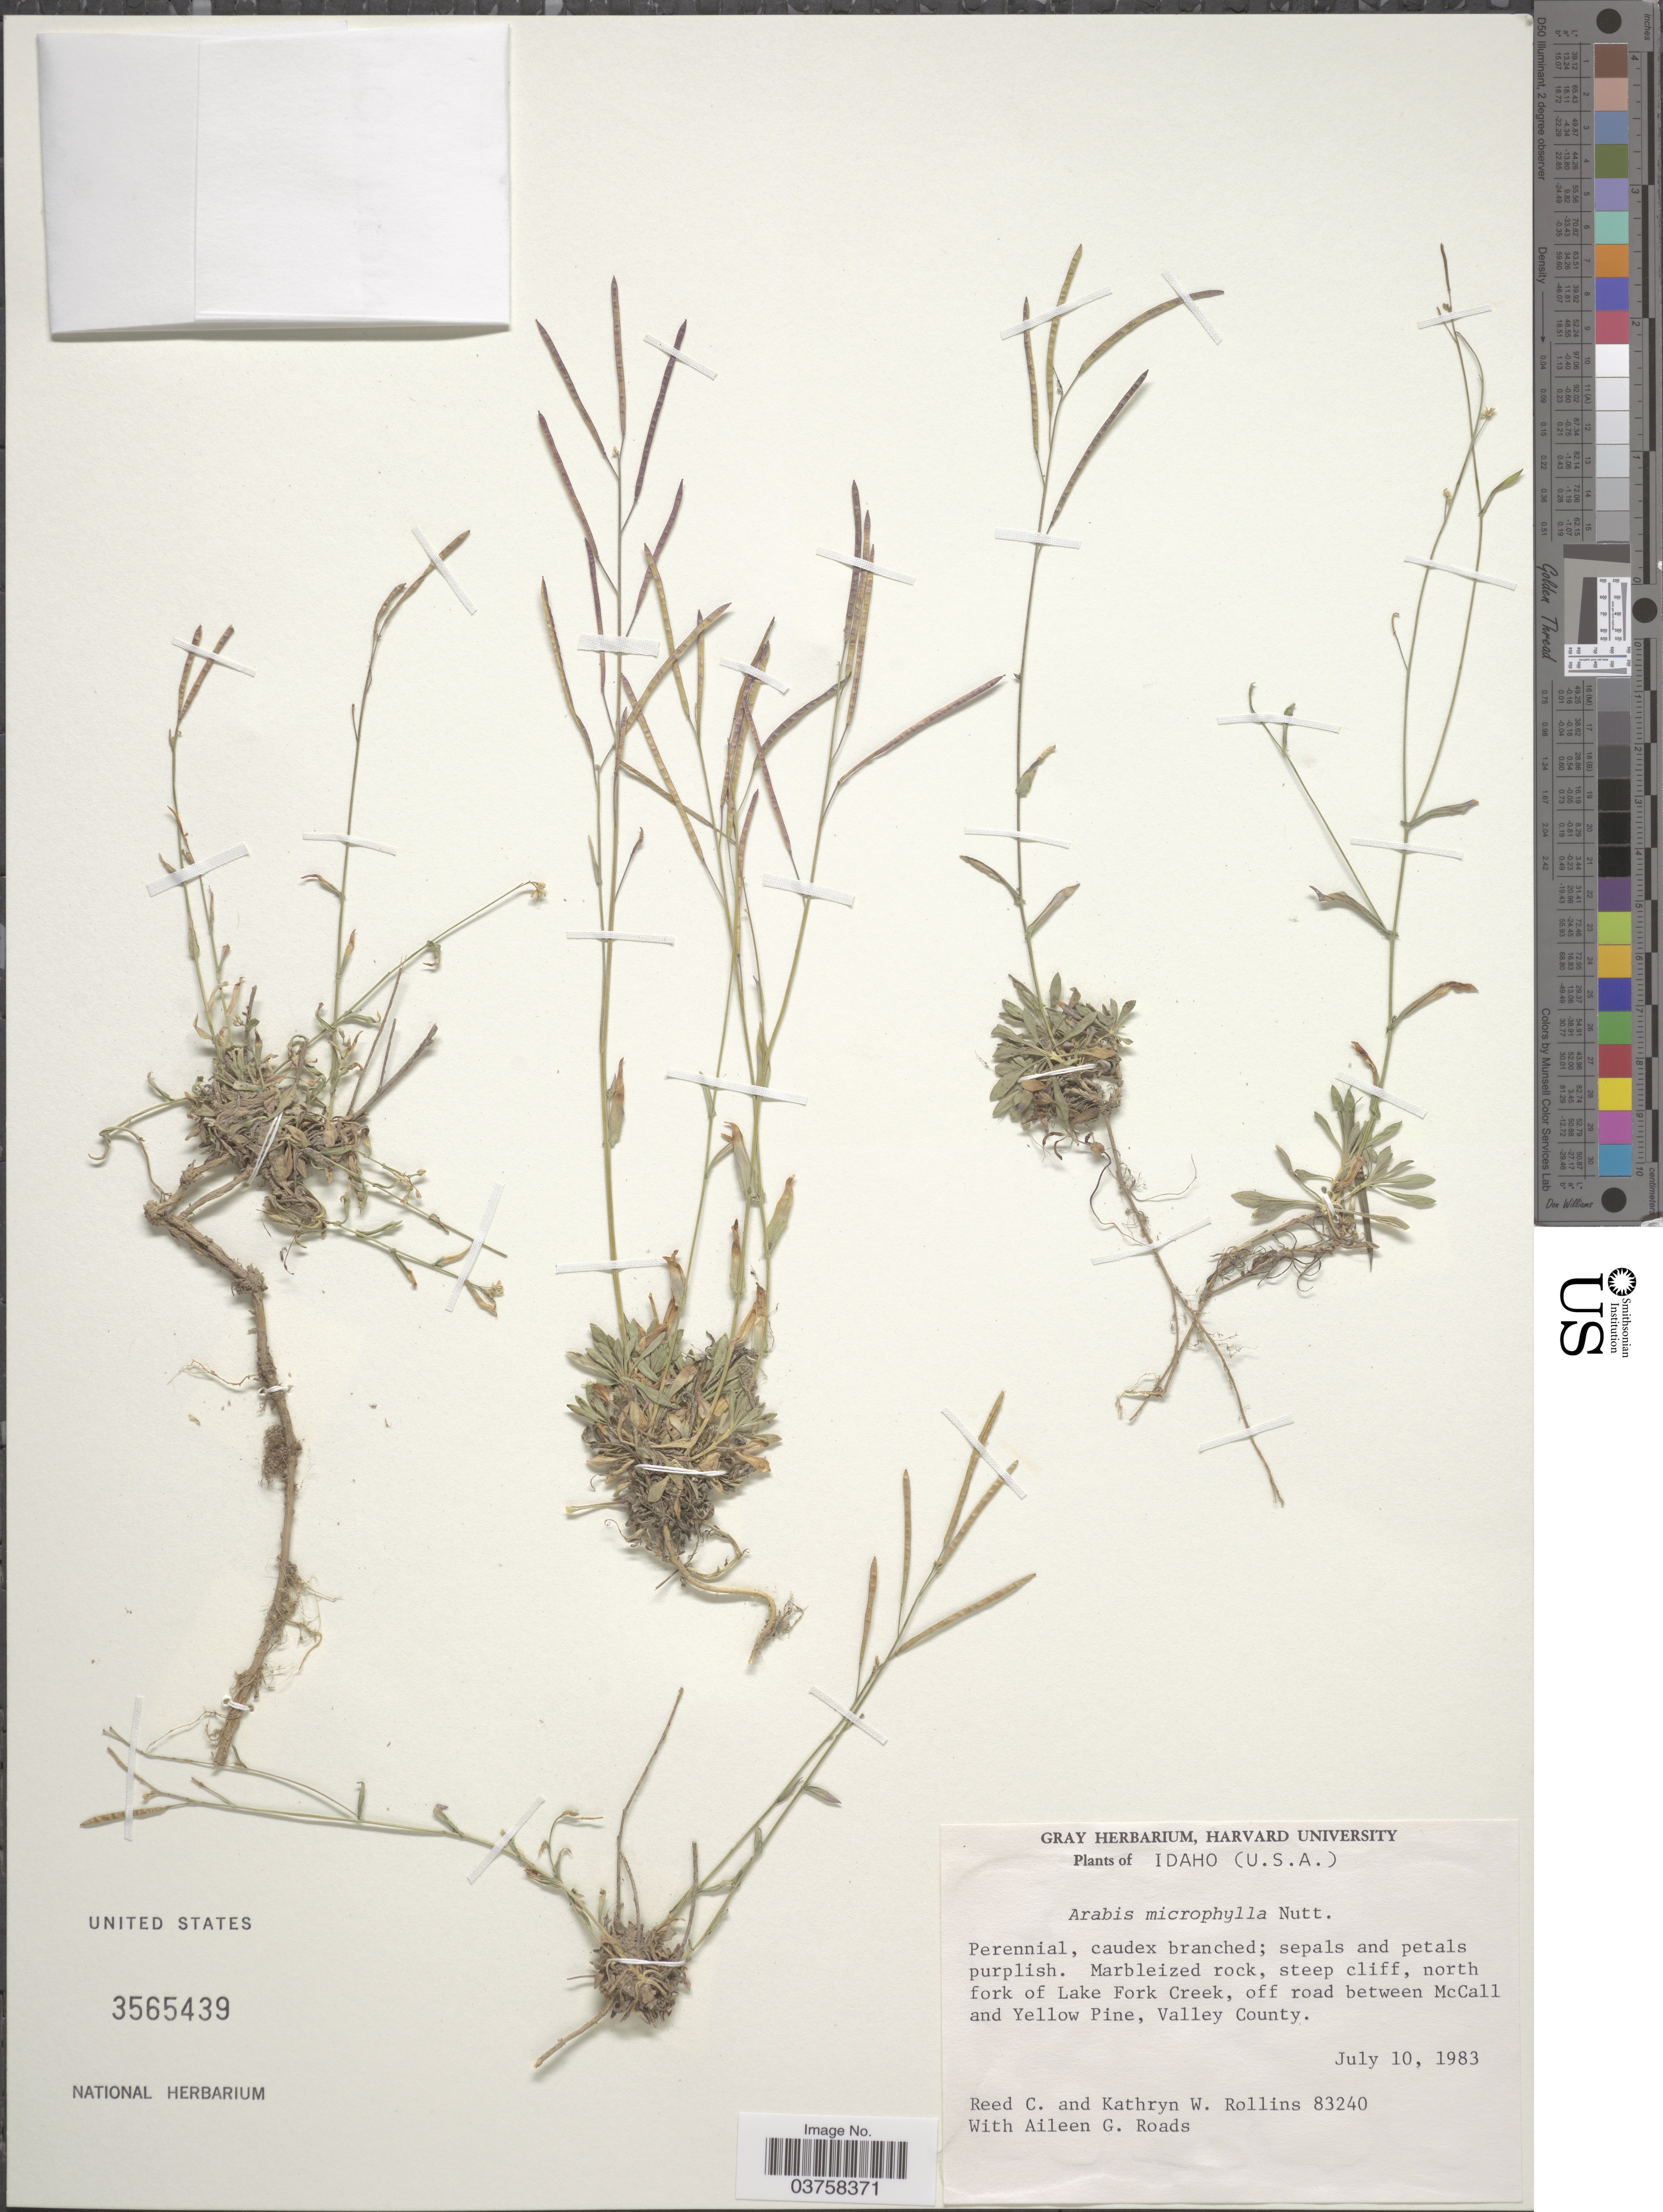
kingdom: Plantae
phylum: Tracheophyta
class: Magnoliopsida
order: Brassicales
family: Brassicaceae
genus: Arabis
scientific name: Arabis microphylla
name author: Nutt.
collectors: R. C. Rollins, K. W. Rollins & A. Roads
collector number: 83240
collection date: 1983-07-10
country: United States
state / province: Idaho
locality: North fork of Lake Fork Creek, off road between McCall and Yellow Pine, Valley County.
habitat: marbelized rock, steep cliff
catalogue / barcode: US 3565439